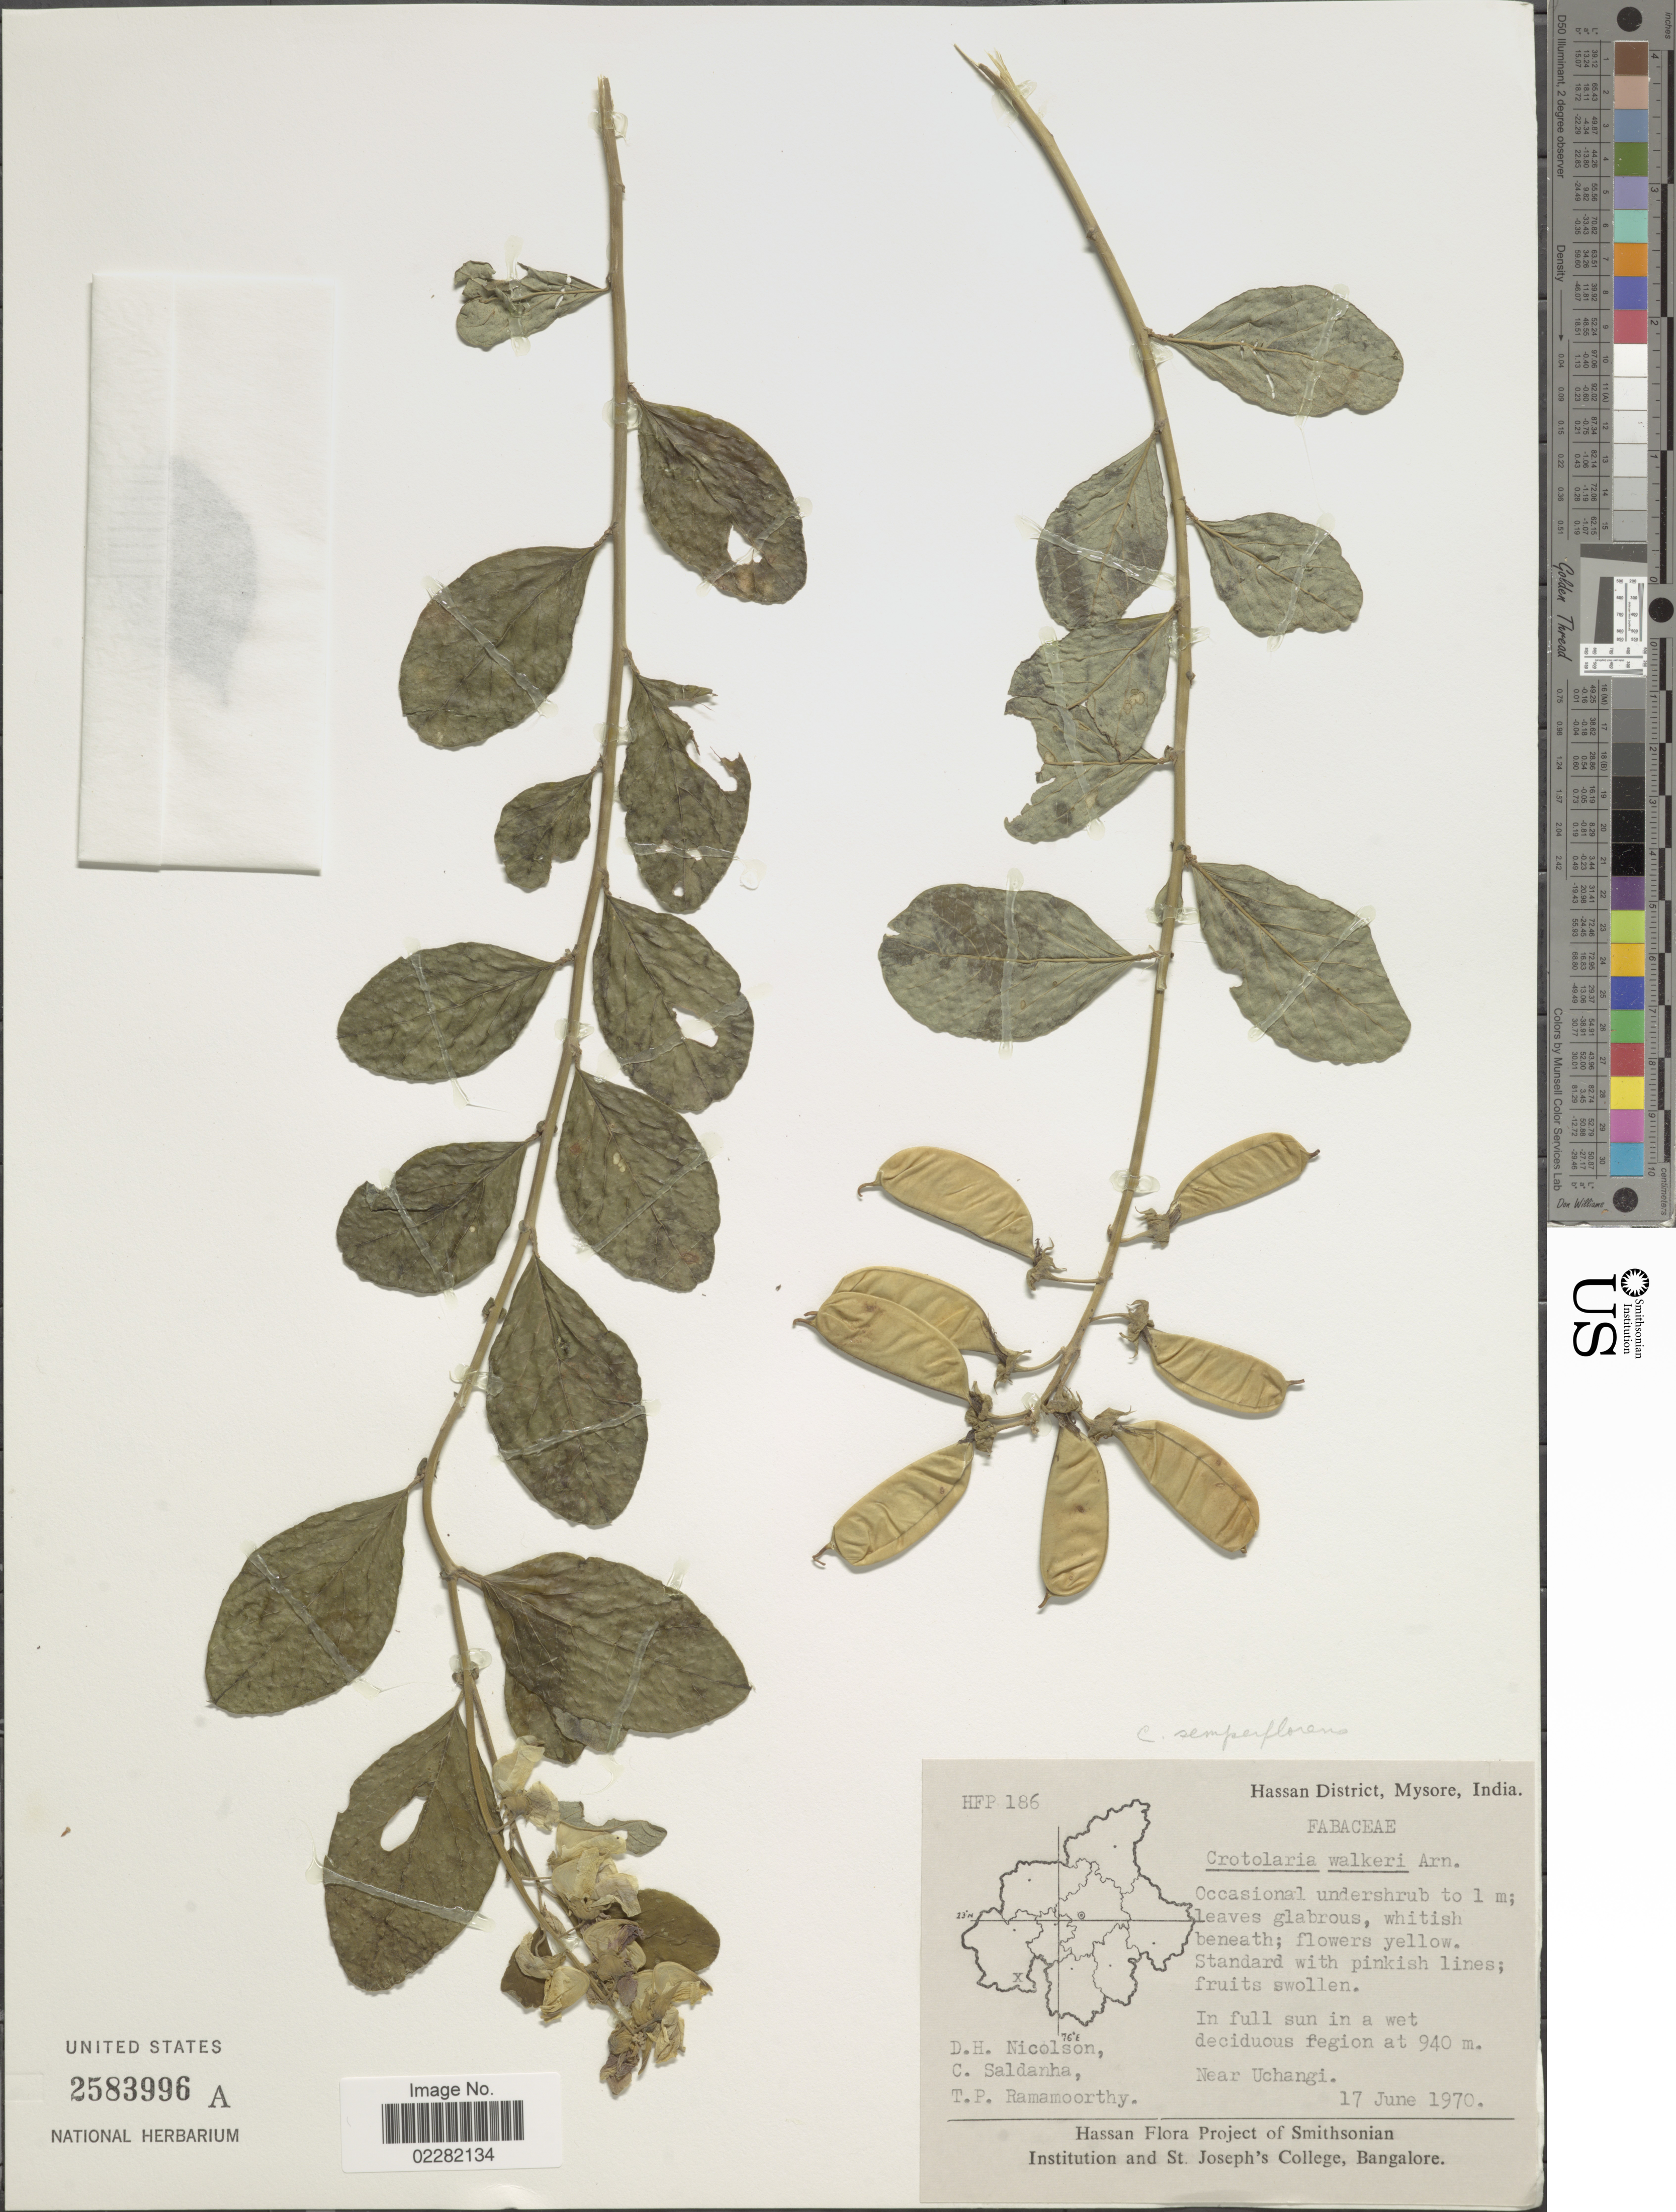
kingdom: Plantae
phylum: Tracheophyta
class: Magnoliopsida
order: Fabales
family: Fabaceae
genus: Crotalaria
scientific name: Crotalaria semperflorens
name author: Vent.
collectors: D. H. Nicolson, C. Saldanha & T. P. Ramamoorthy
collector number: HFP186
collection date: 1970-06-17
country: India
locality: Hassan District, Mysore, Near Uchangi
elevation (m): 940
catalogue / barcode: US 2583996A